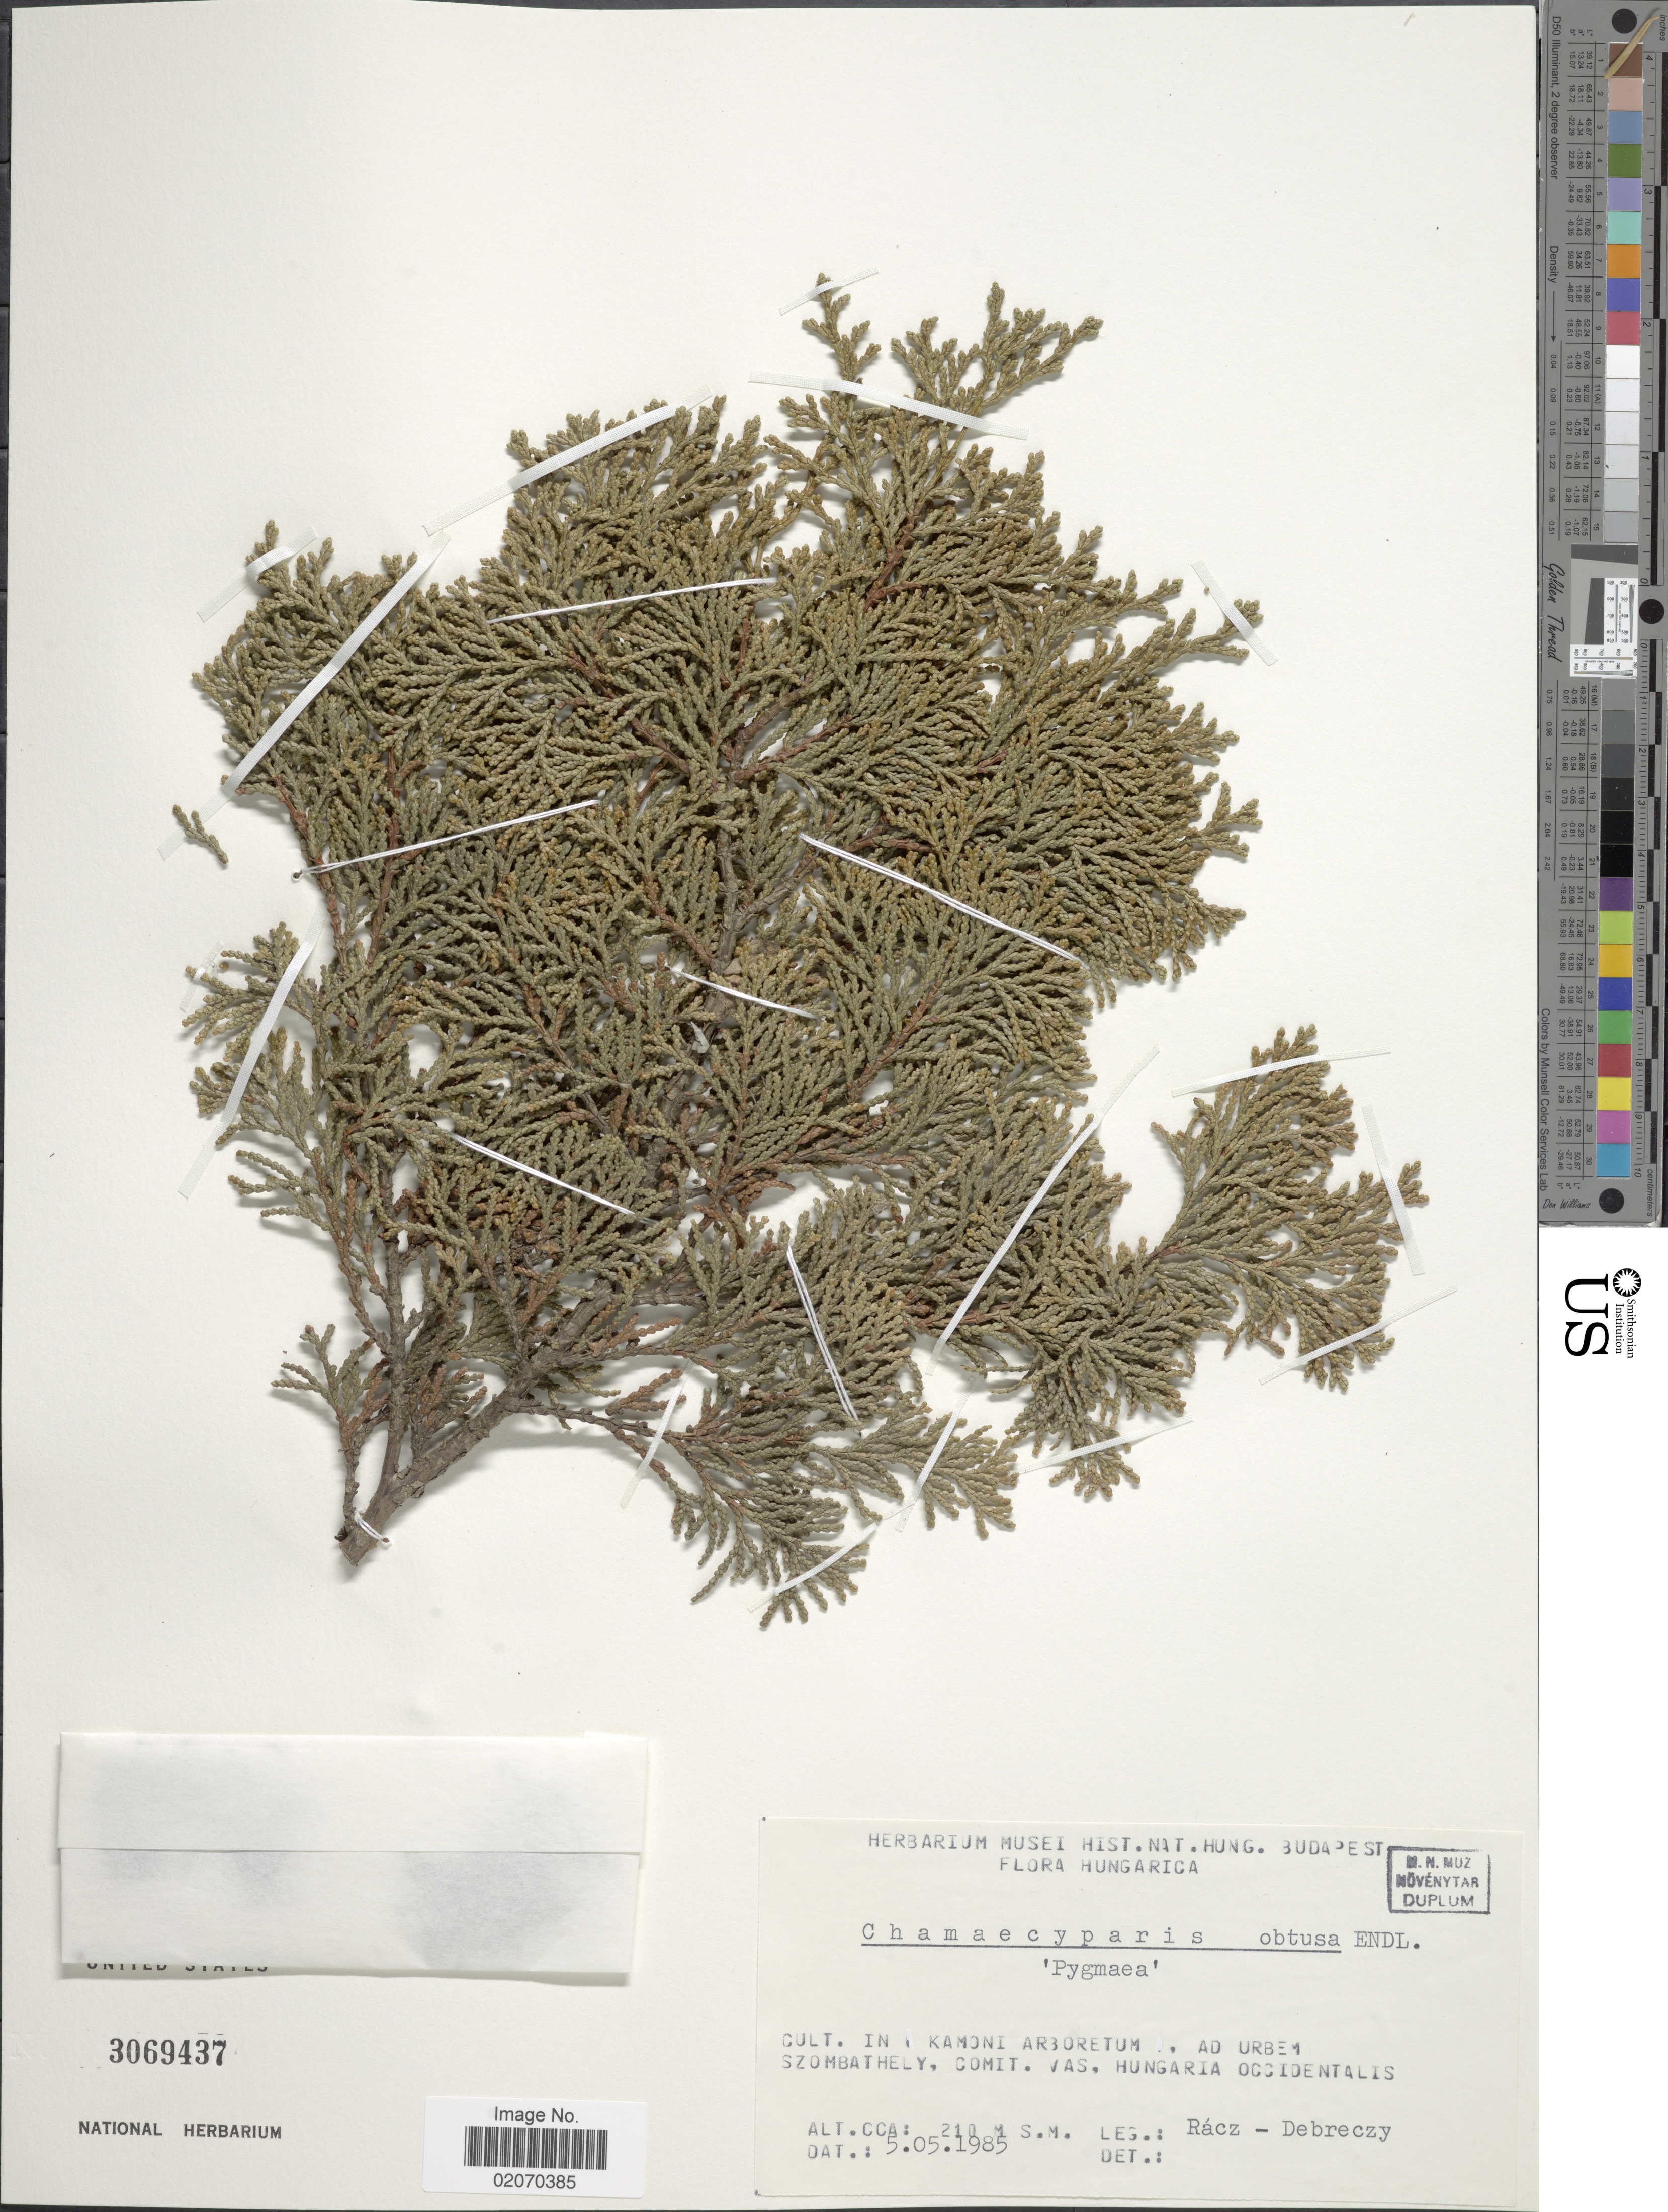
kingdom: Plantae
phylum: Tracheophyta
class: Pinopsida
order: Pinales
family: Cupressaceae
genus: Chamaecyparis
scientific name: Chamaecyparis obtusa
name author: (Siebold & Zucc.) Endl.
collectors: Rácz & Z. Debreczy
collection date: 1985-05-05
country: Hungary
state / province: Szombathely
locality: Kamoni Arboretum, comit vas. Hungaria Occidentalis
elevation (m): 210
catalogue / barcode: US 3069437